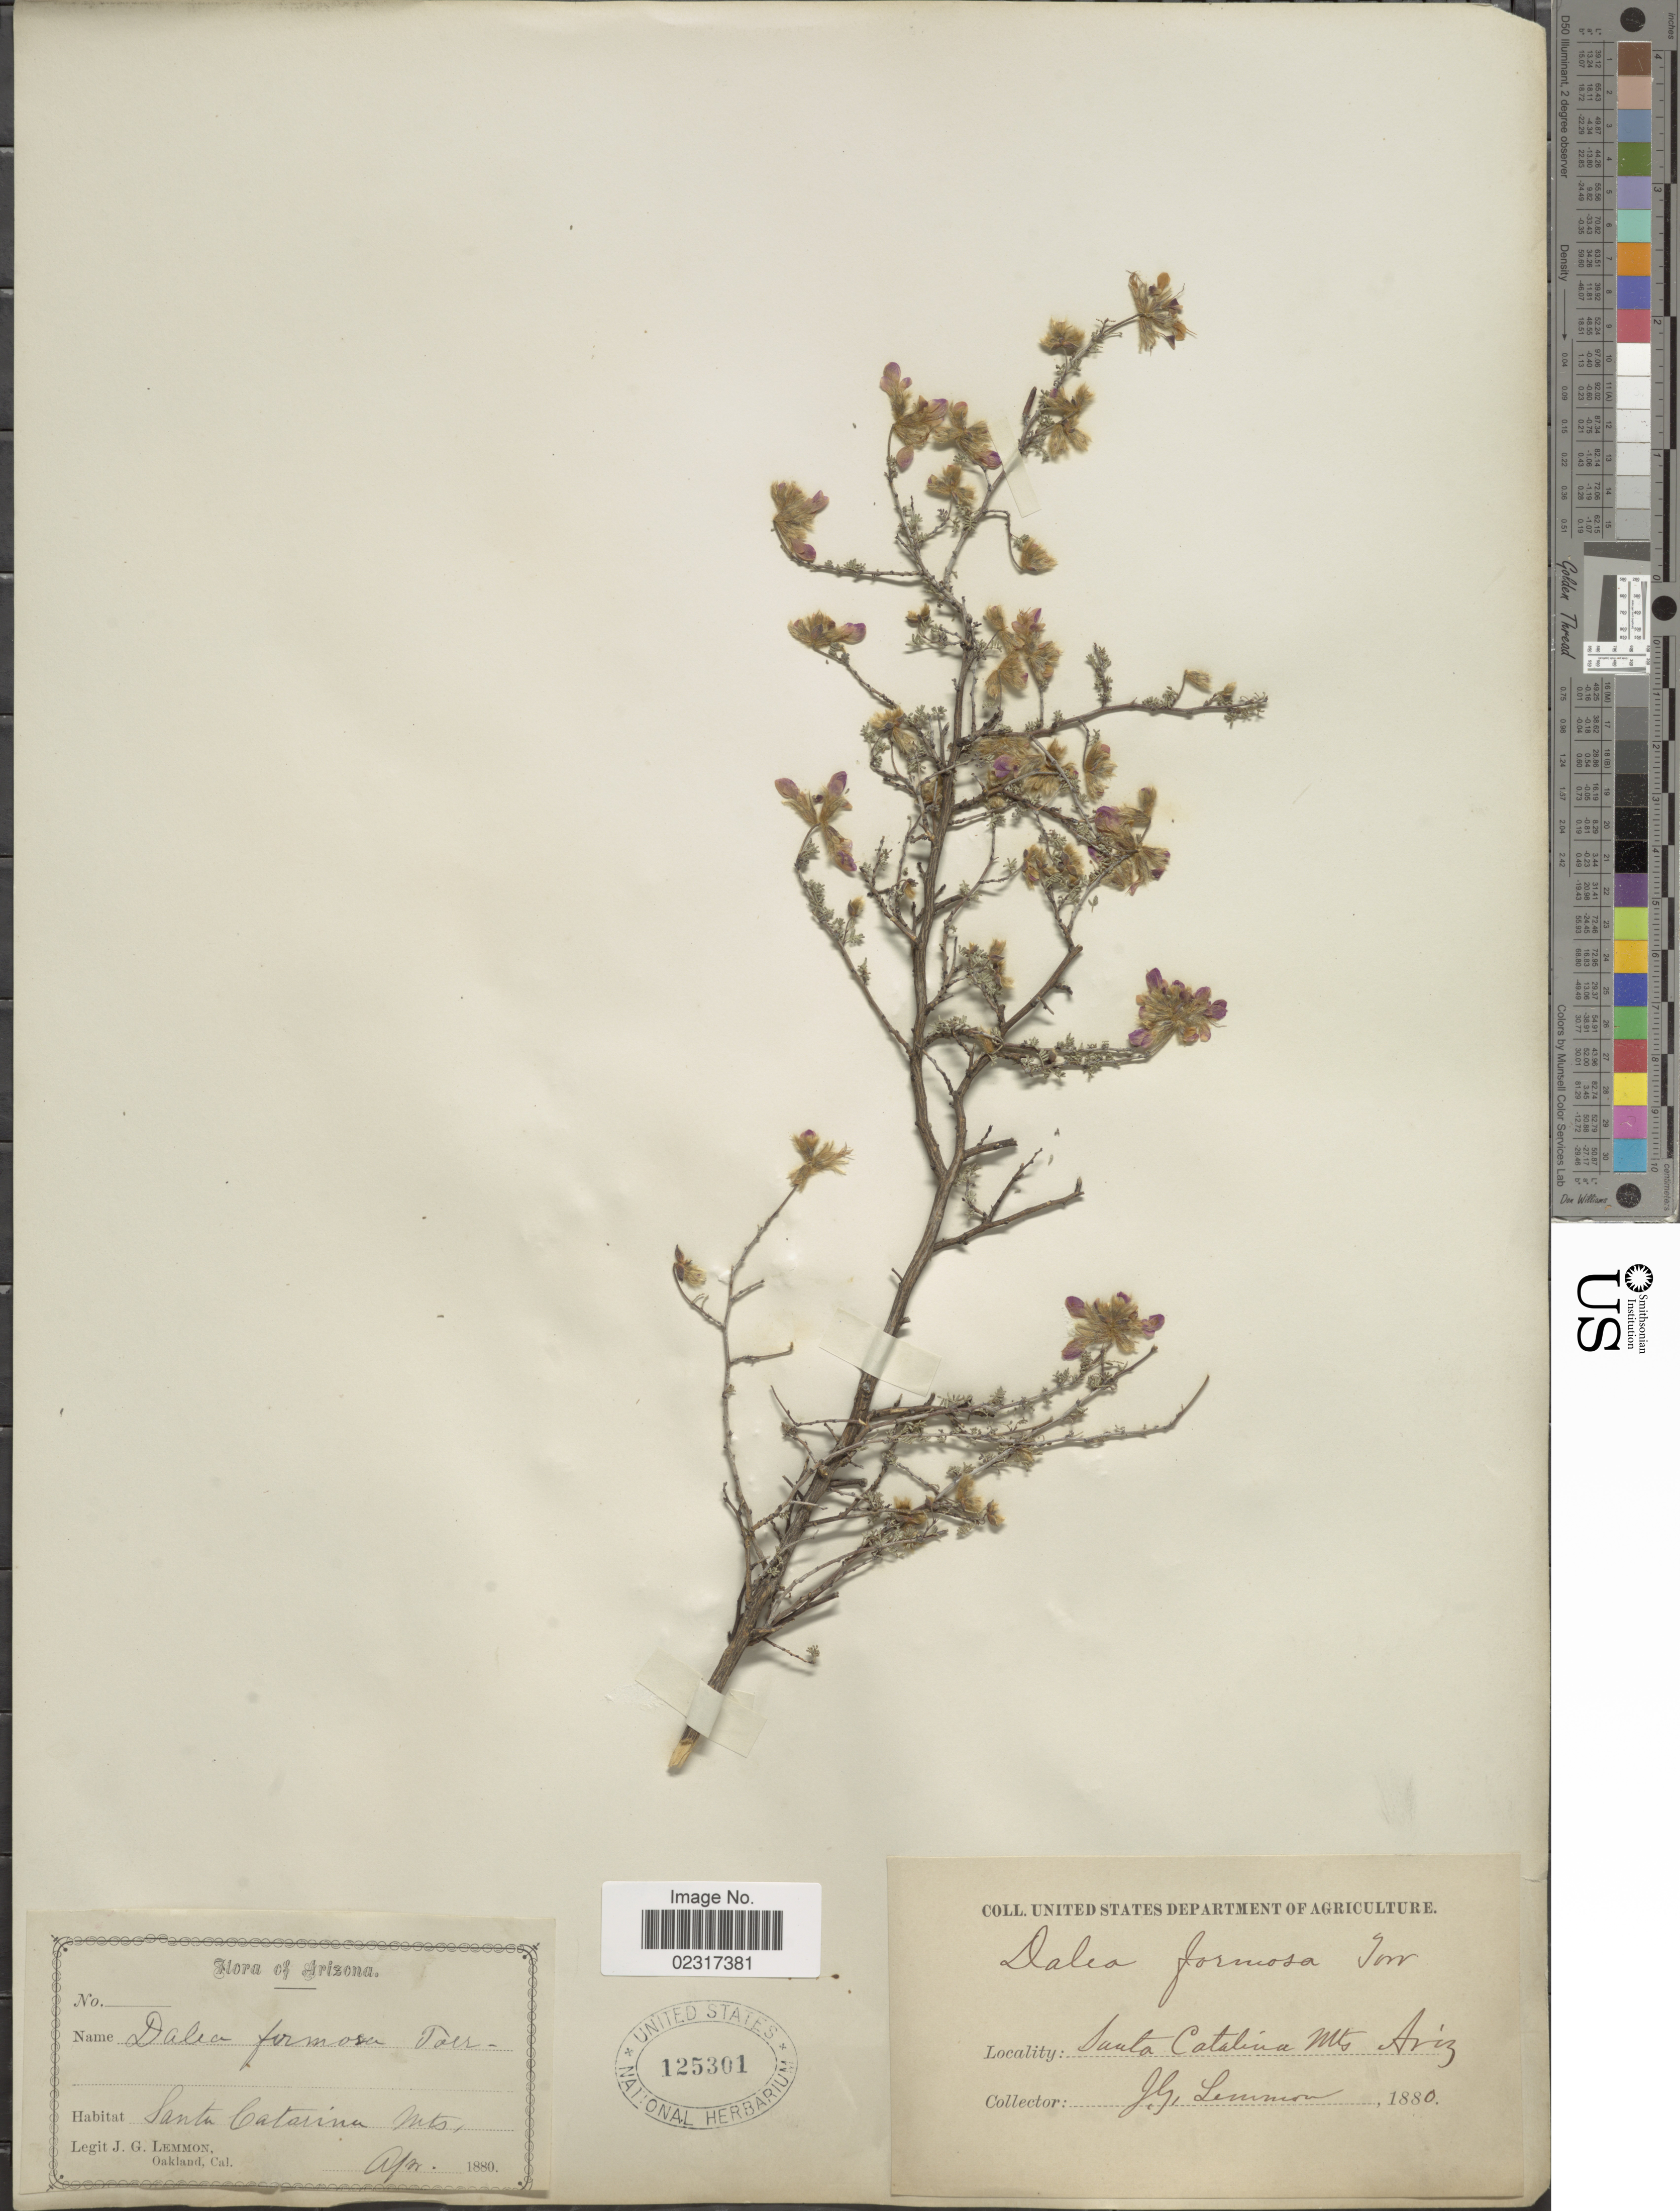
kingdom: Plantae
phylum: Tracheophyta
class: Magnoliopsida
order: Fabales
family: Fabaceae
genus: Dalea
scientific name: Dalea formosa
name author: Torr.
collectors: J. Lemmon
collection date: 1880-04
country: United States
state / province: Arizona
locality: Santa Catarina Mts.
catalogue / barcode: US 125301